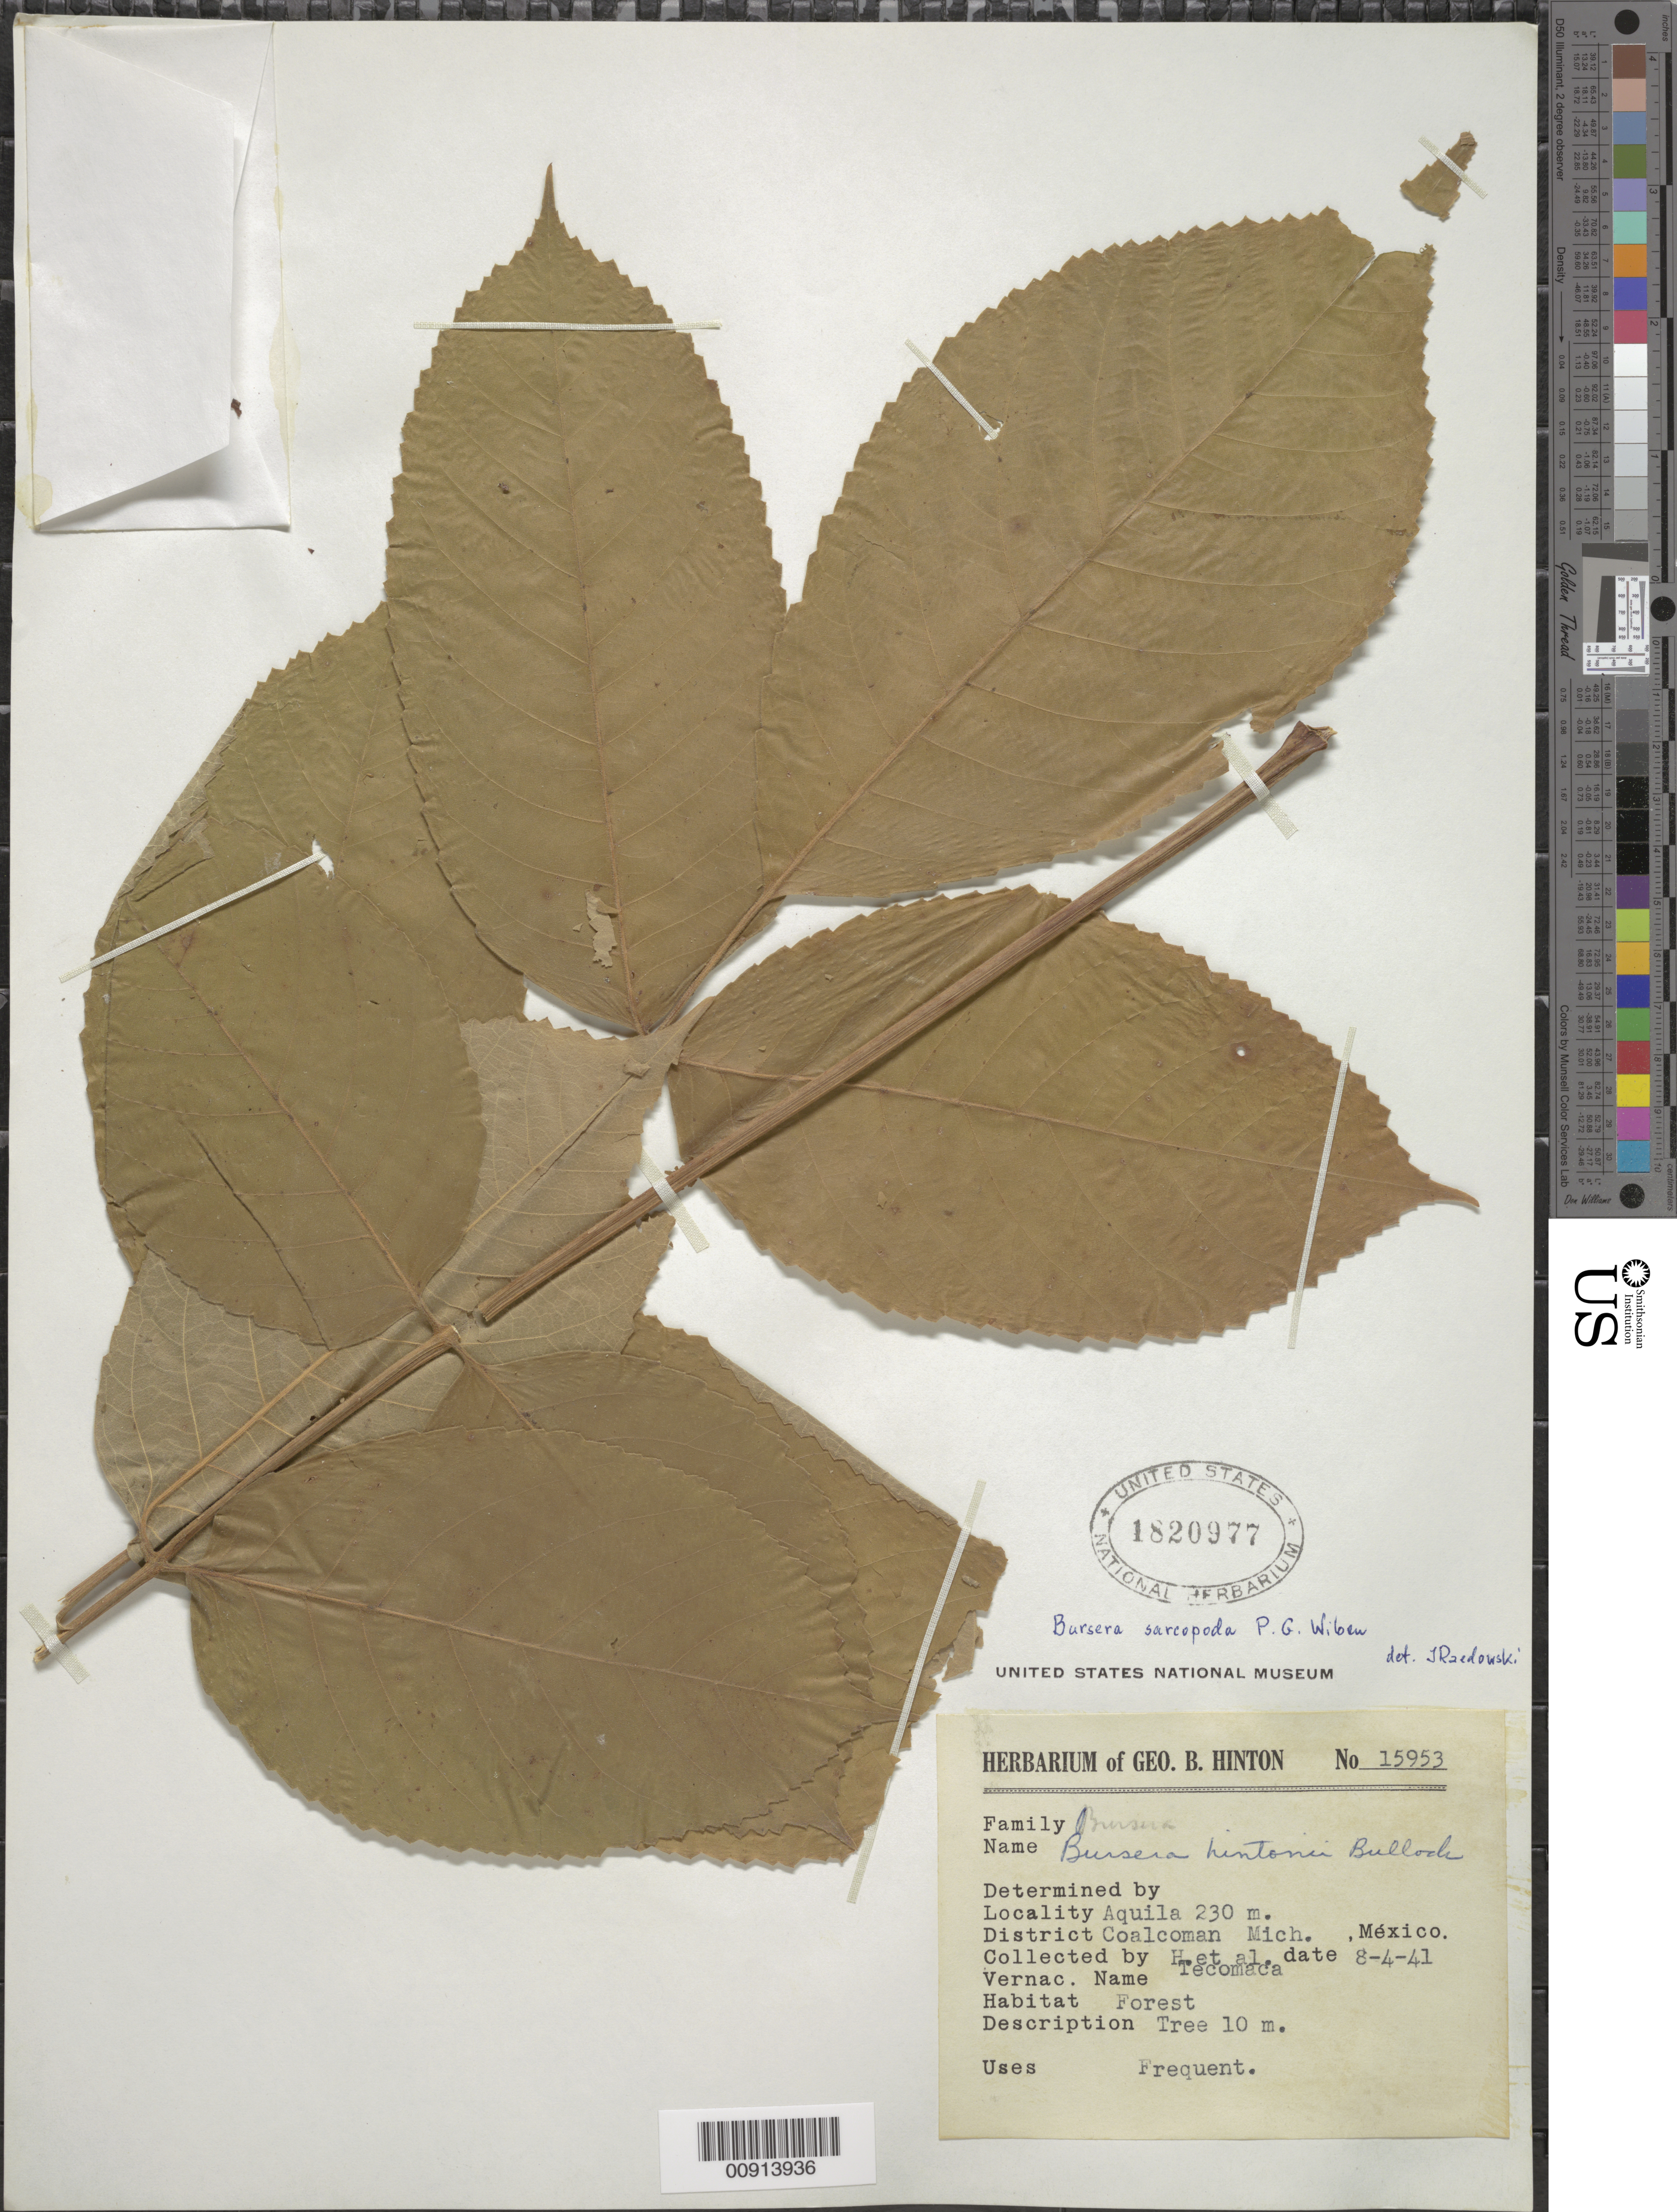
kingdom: Plantae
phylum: Tracheophyta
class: Magnoliopsida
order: Sapindales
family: Burseraceae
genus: Bursera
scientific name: Bursera sarcopoda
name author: Paul G. Wilson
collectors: G. B. Hinton & et al.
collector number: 15953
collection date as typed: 04 Aug 1941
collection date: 1941-08-04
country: Mexico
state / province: Michoacán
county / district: Coalcomán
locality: Aquila, District Coalcomán, Michoacán.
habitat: Forest.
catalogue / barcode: US 1820977